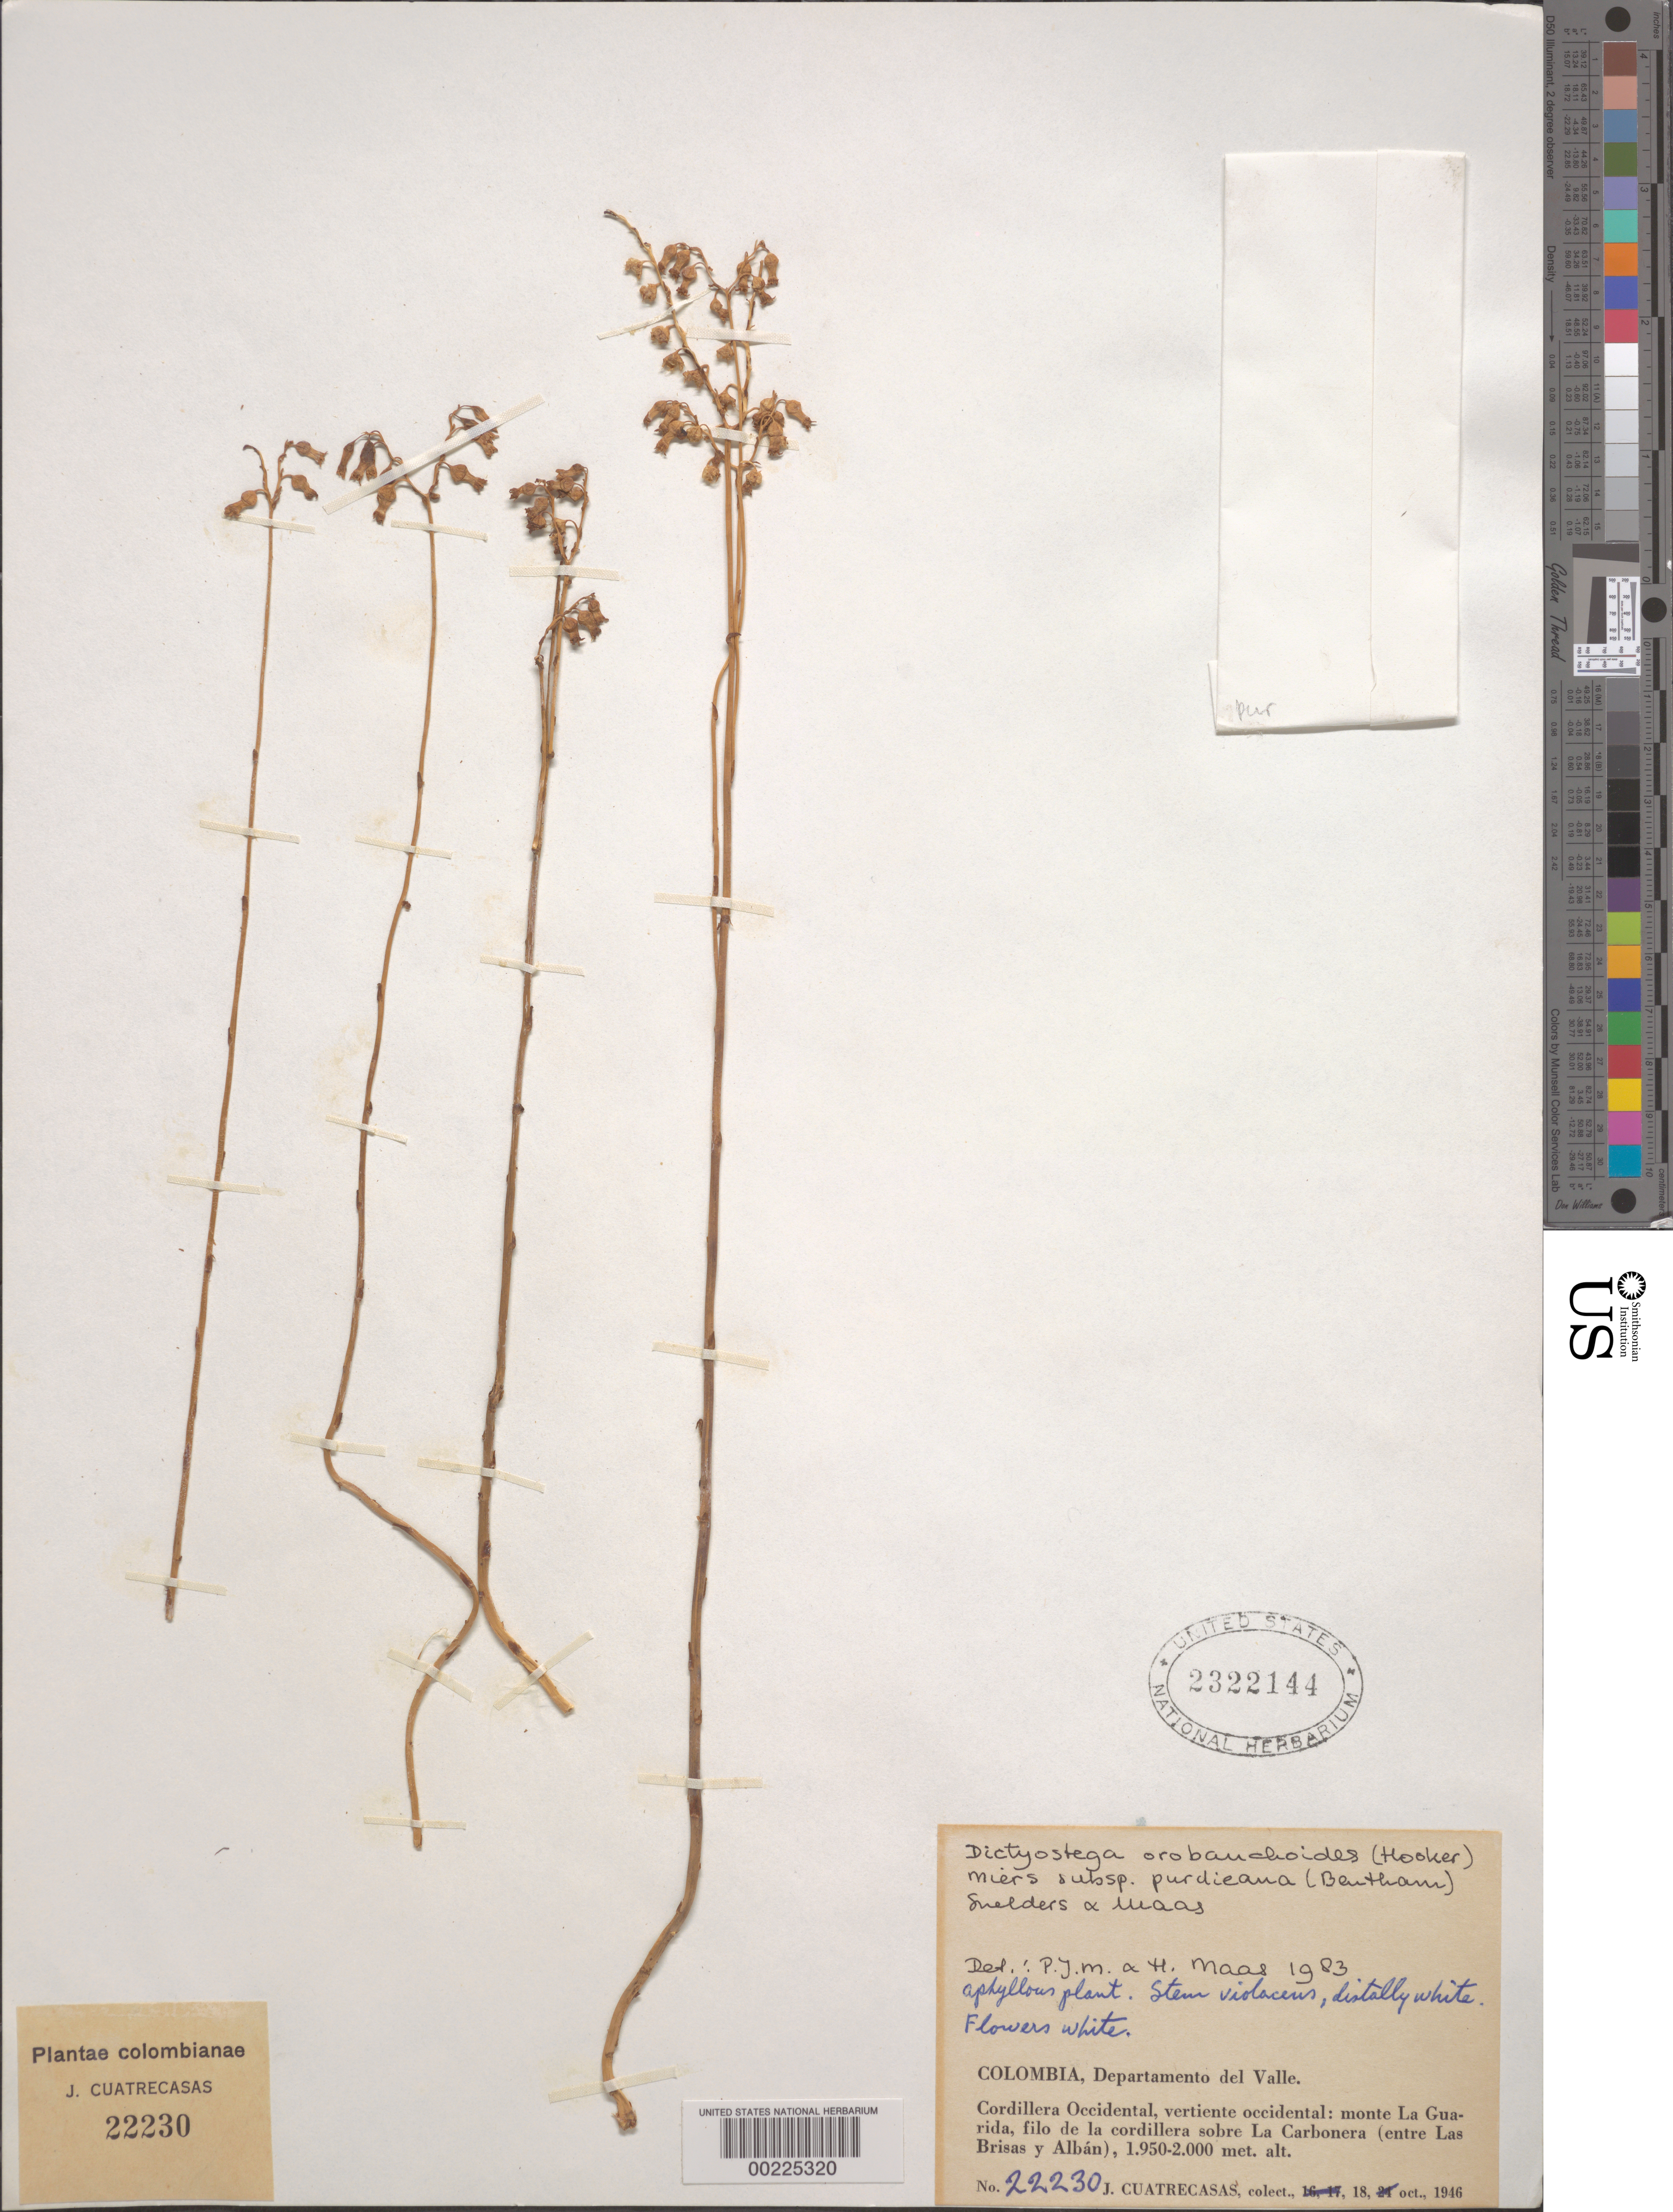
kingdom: Plantae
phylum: Tracheophyta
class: Liliopsida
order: Dioscoreales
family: Burmanniaceae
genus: Dictyostega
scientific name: Dictyostega orobanchoides subsp. purdieana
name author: (Benth.) Snelders & Maas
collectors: J. Cuatrecasas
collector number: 22230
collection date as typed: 18 Oct 1946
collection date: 1946-10-18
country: Colombia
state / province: Valle del Cauca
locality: Cordillera Occidental, W slope: la Guarida Mt., the cutting edge of mountain range la Carbonera (between las Brisas and Alban)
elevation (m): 1950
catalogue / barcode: US 2322144